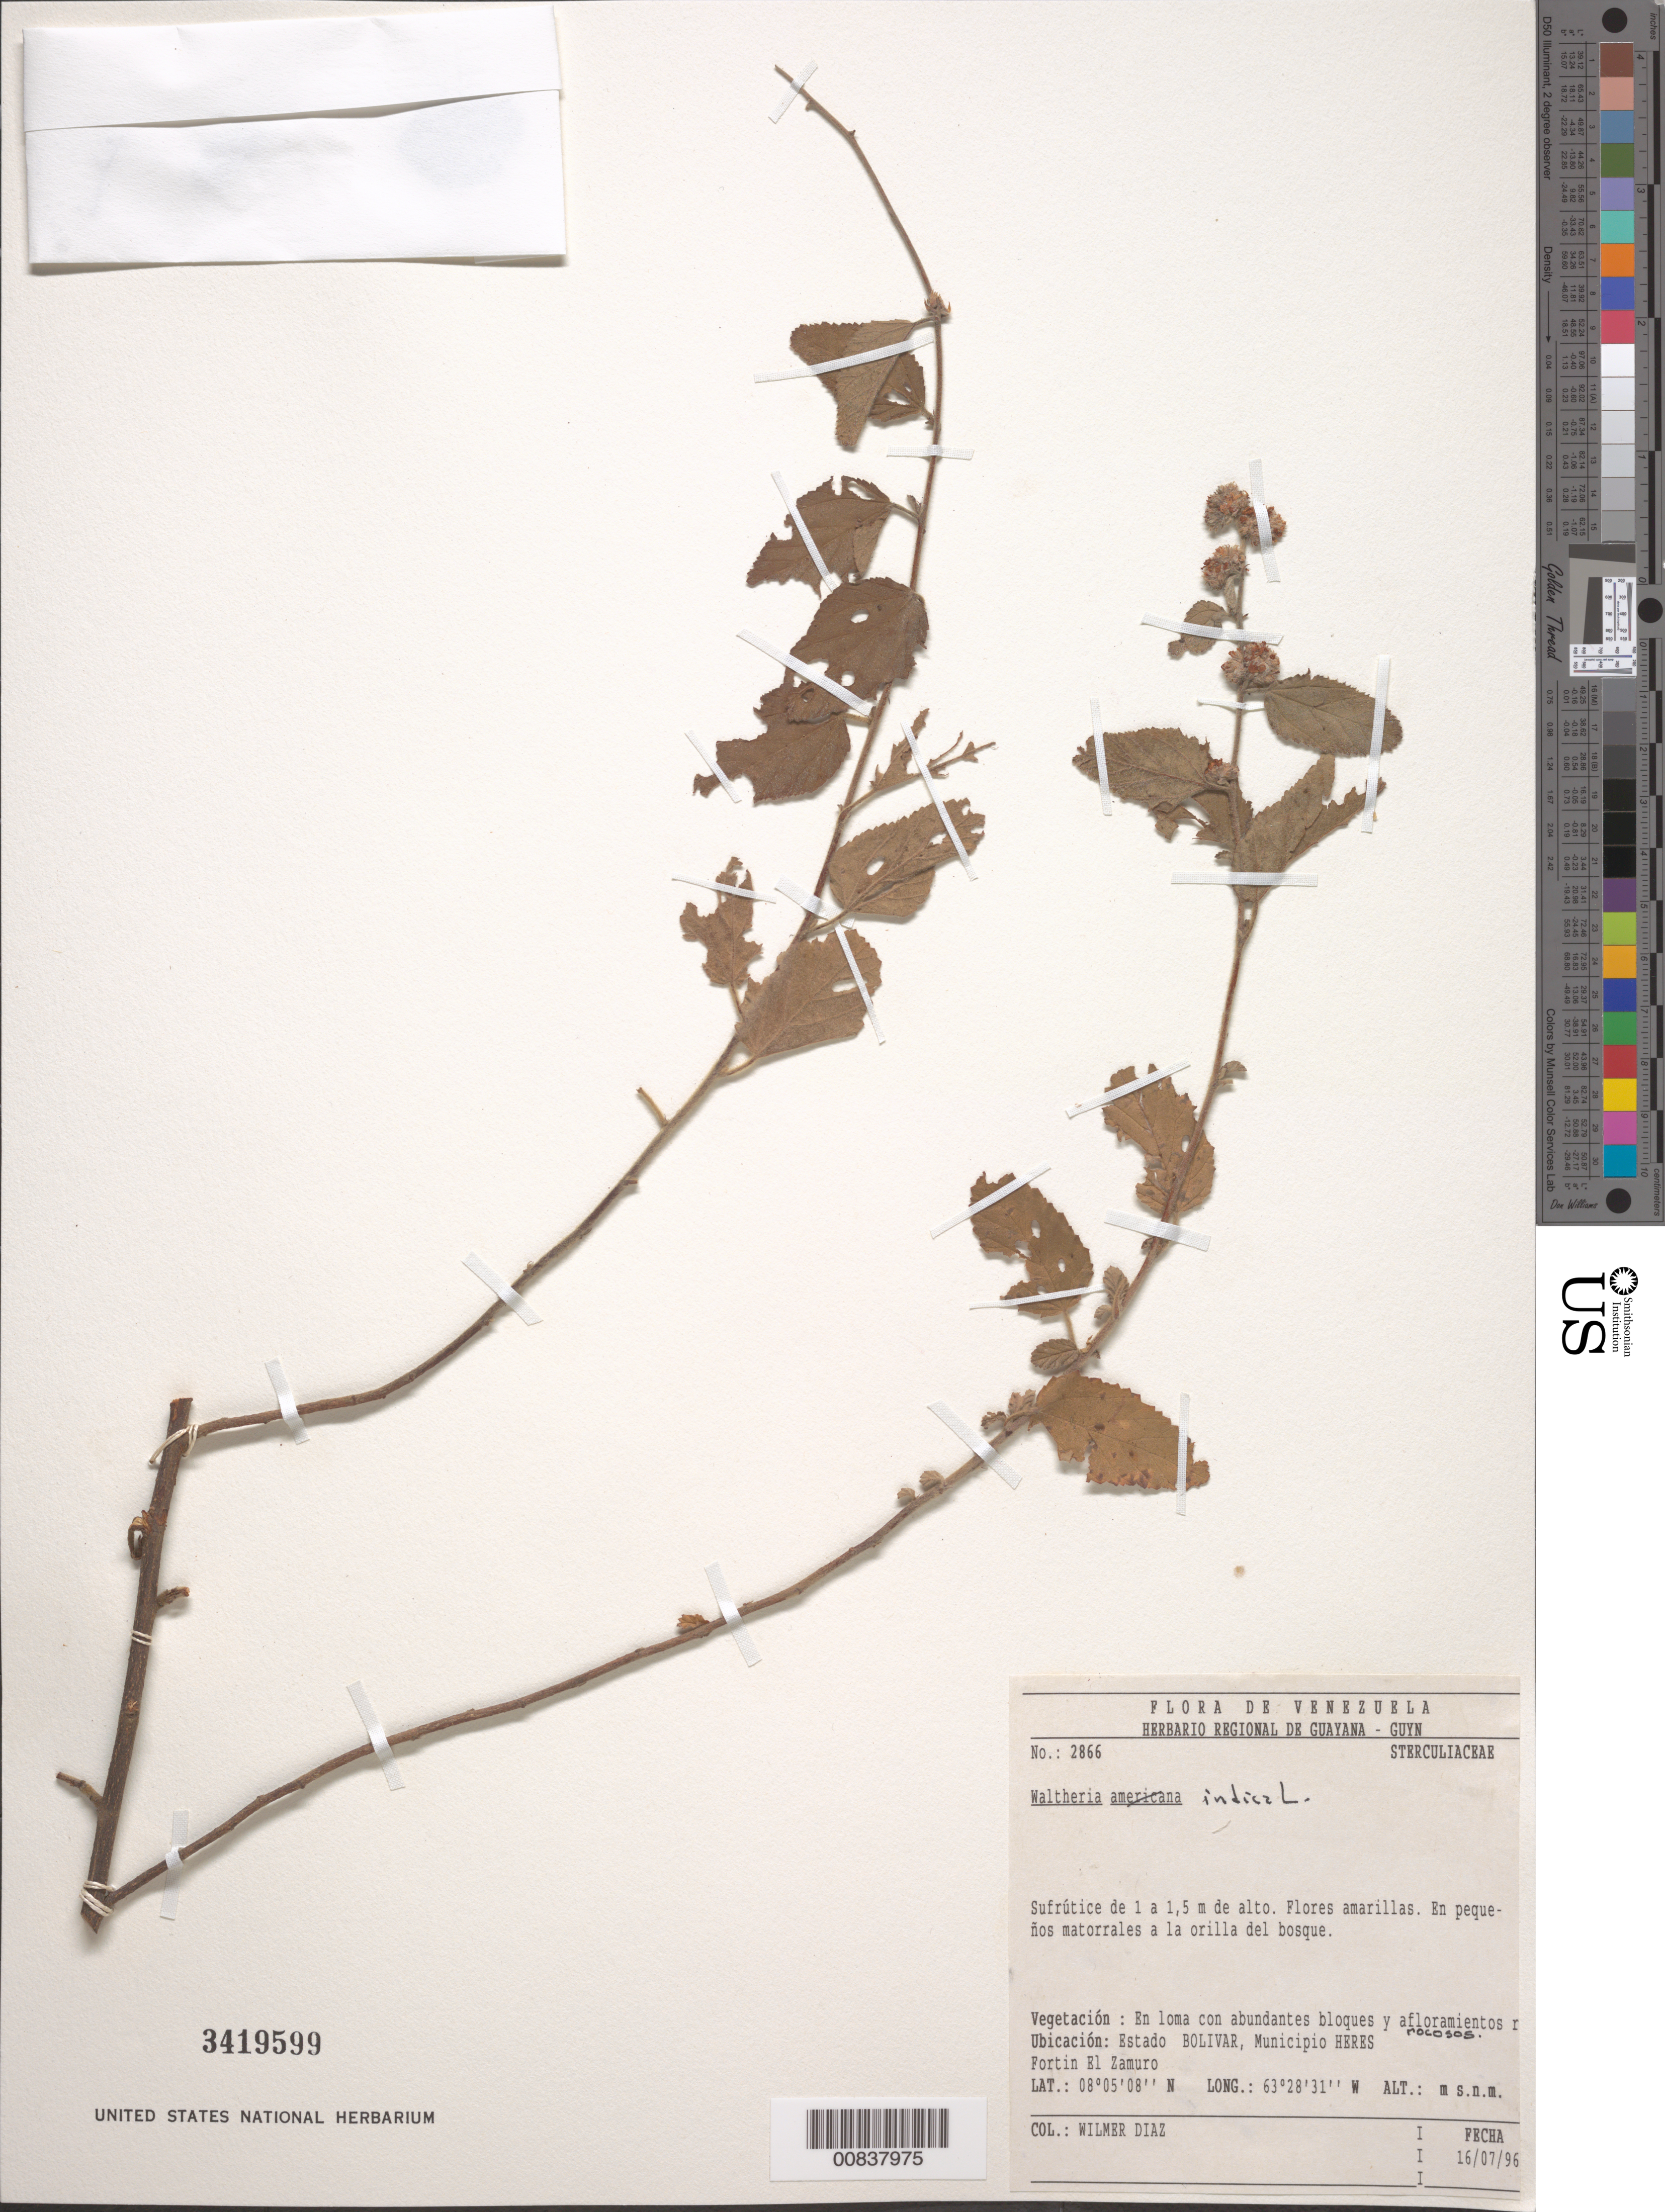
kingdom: Plantae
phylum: Tracheophyta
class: Magnoliopsida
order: Malvales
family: Malvaceae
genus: Waltheria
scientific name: Waltheria indica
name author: L.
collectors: W. Díaz P.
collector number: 2866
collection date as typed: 16-Jul-96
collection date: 1996-07-16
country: Venezuela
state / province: Bolívar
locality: Mun. Heres, Fortin "El Zamuro", Ciudad Bolívar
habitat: Loma con abundantes bloques y afloramientos rocosos; en pequenos matorrales a la orilla del bosque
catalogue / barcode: US 3419599